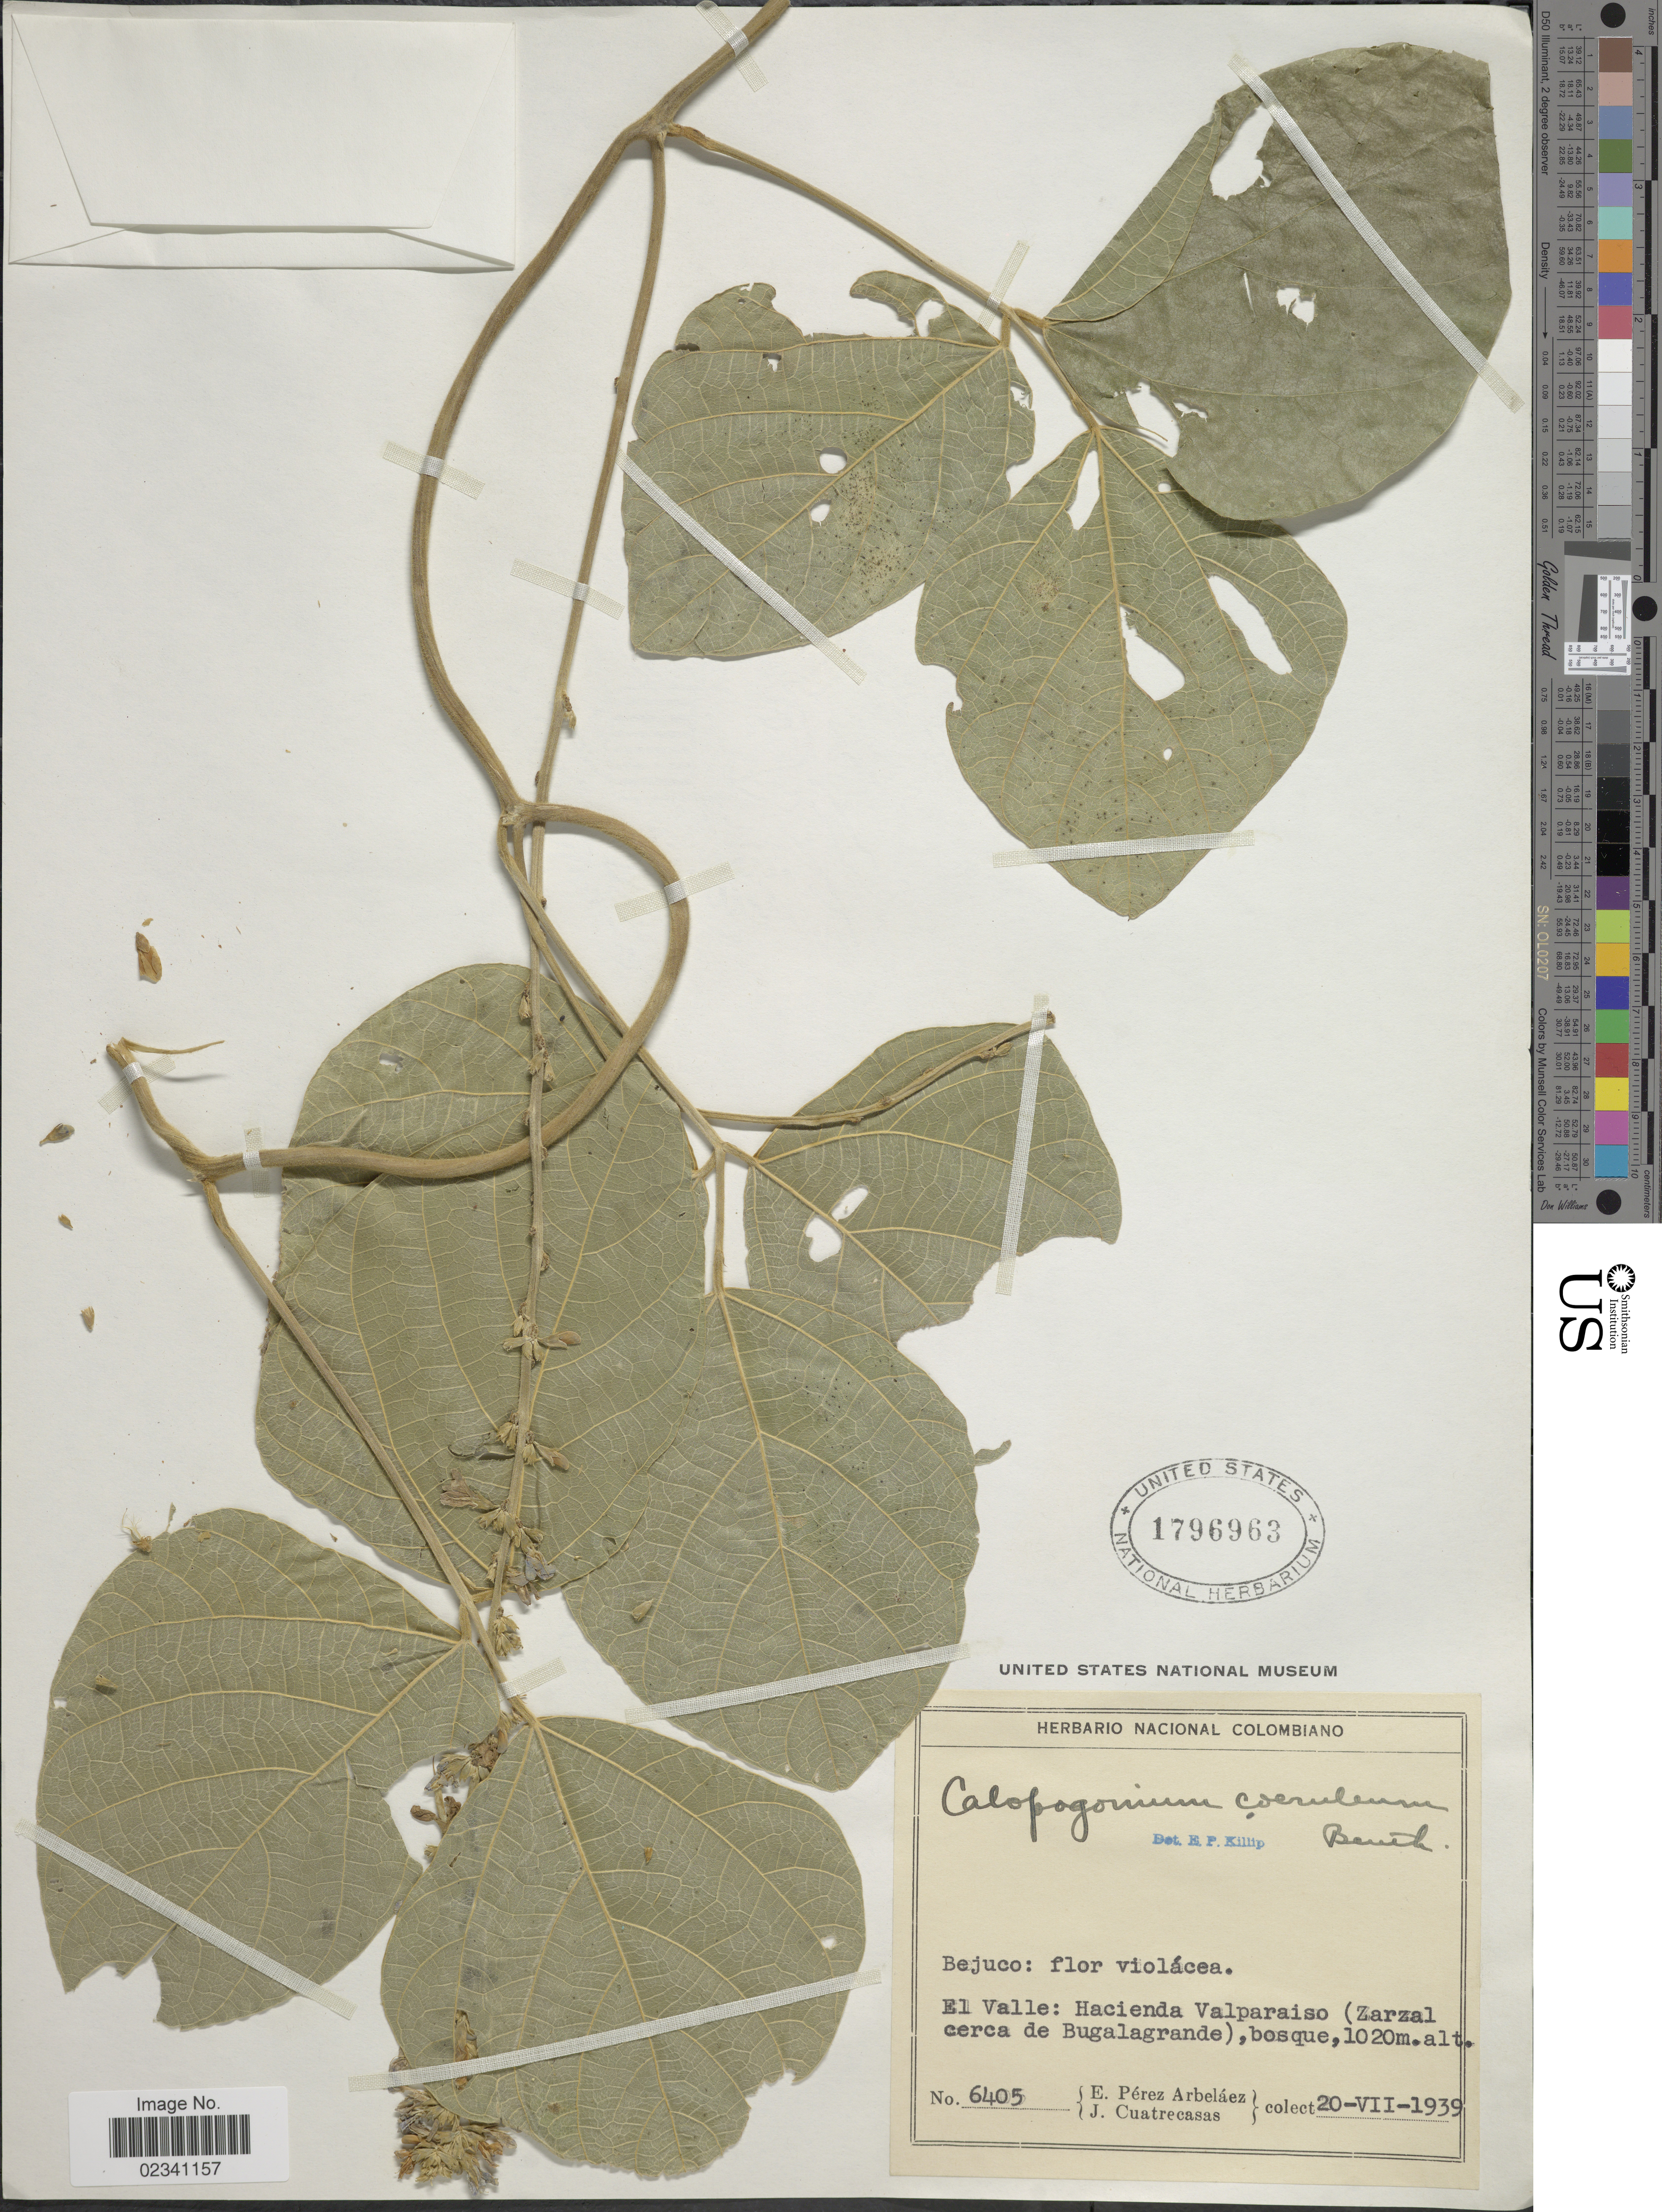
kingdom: Plantae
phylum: Tracheophyta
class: Magnoliopsida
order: Fabales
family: Fabaceae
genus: Calopogonium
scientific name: Calopogonium caeruleum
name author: (Benth.) C. Wright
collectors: E. Pérez Arbeláez & J. Cuatrecasas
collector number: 6405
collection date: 1939-07-20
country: Colombia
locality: El Valle: Hacienda Valparaiso (Zarzal cerca de Bugalagrande), bosque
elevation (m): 1020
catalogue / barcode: US 1796963